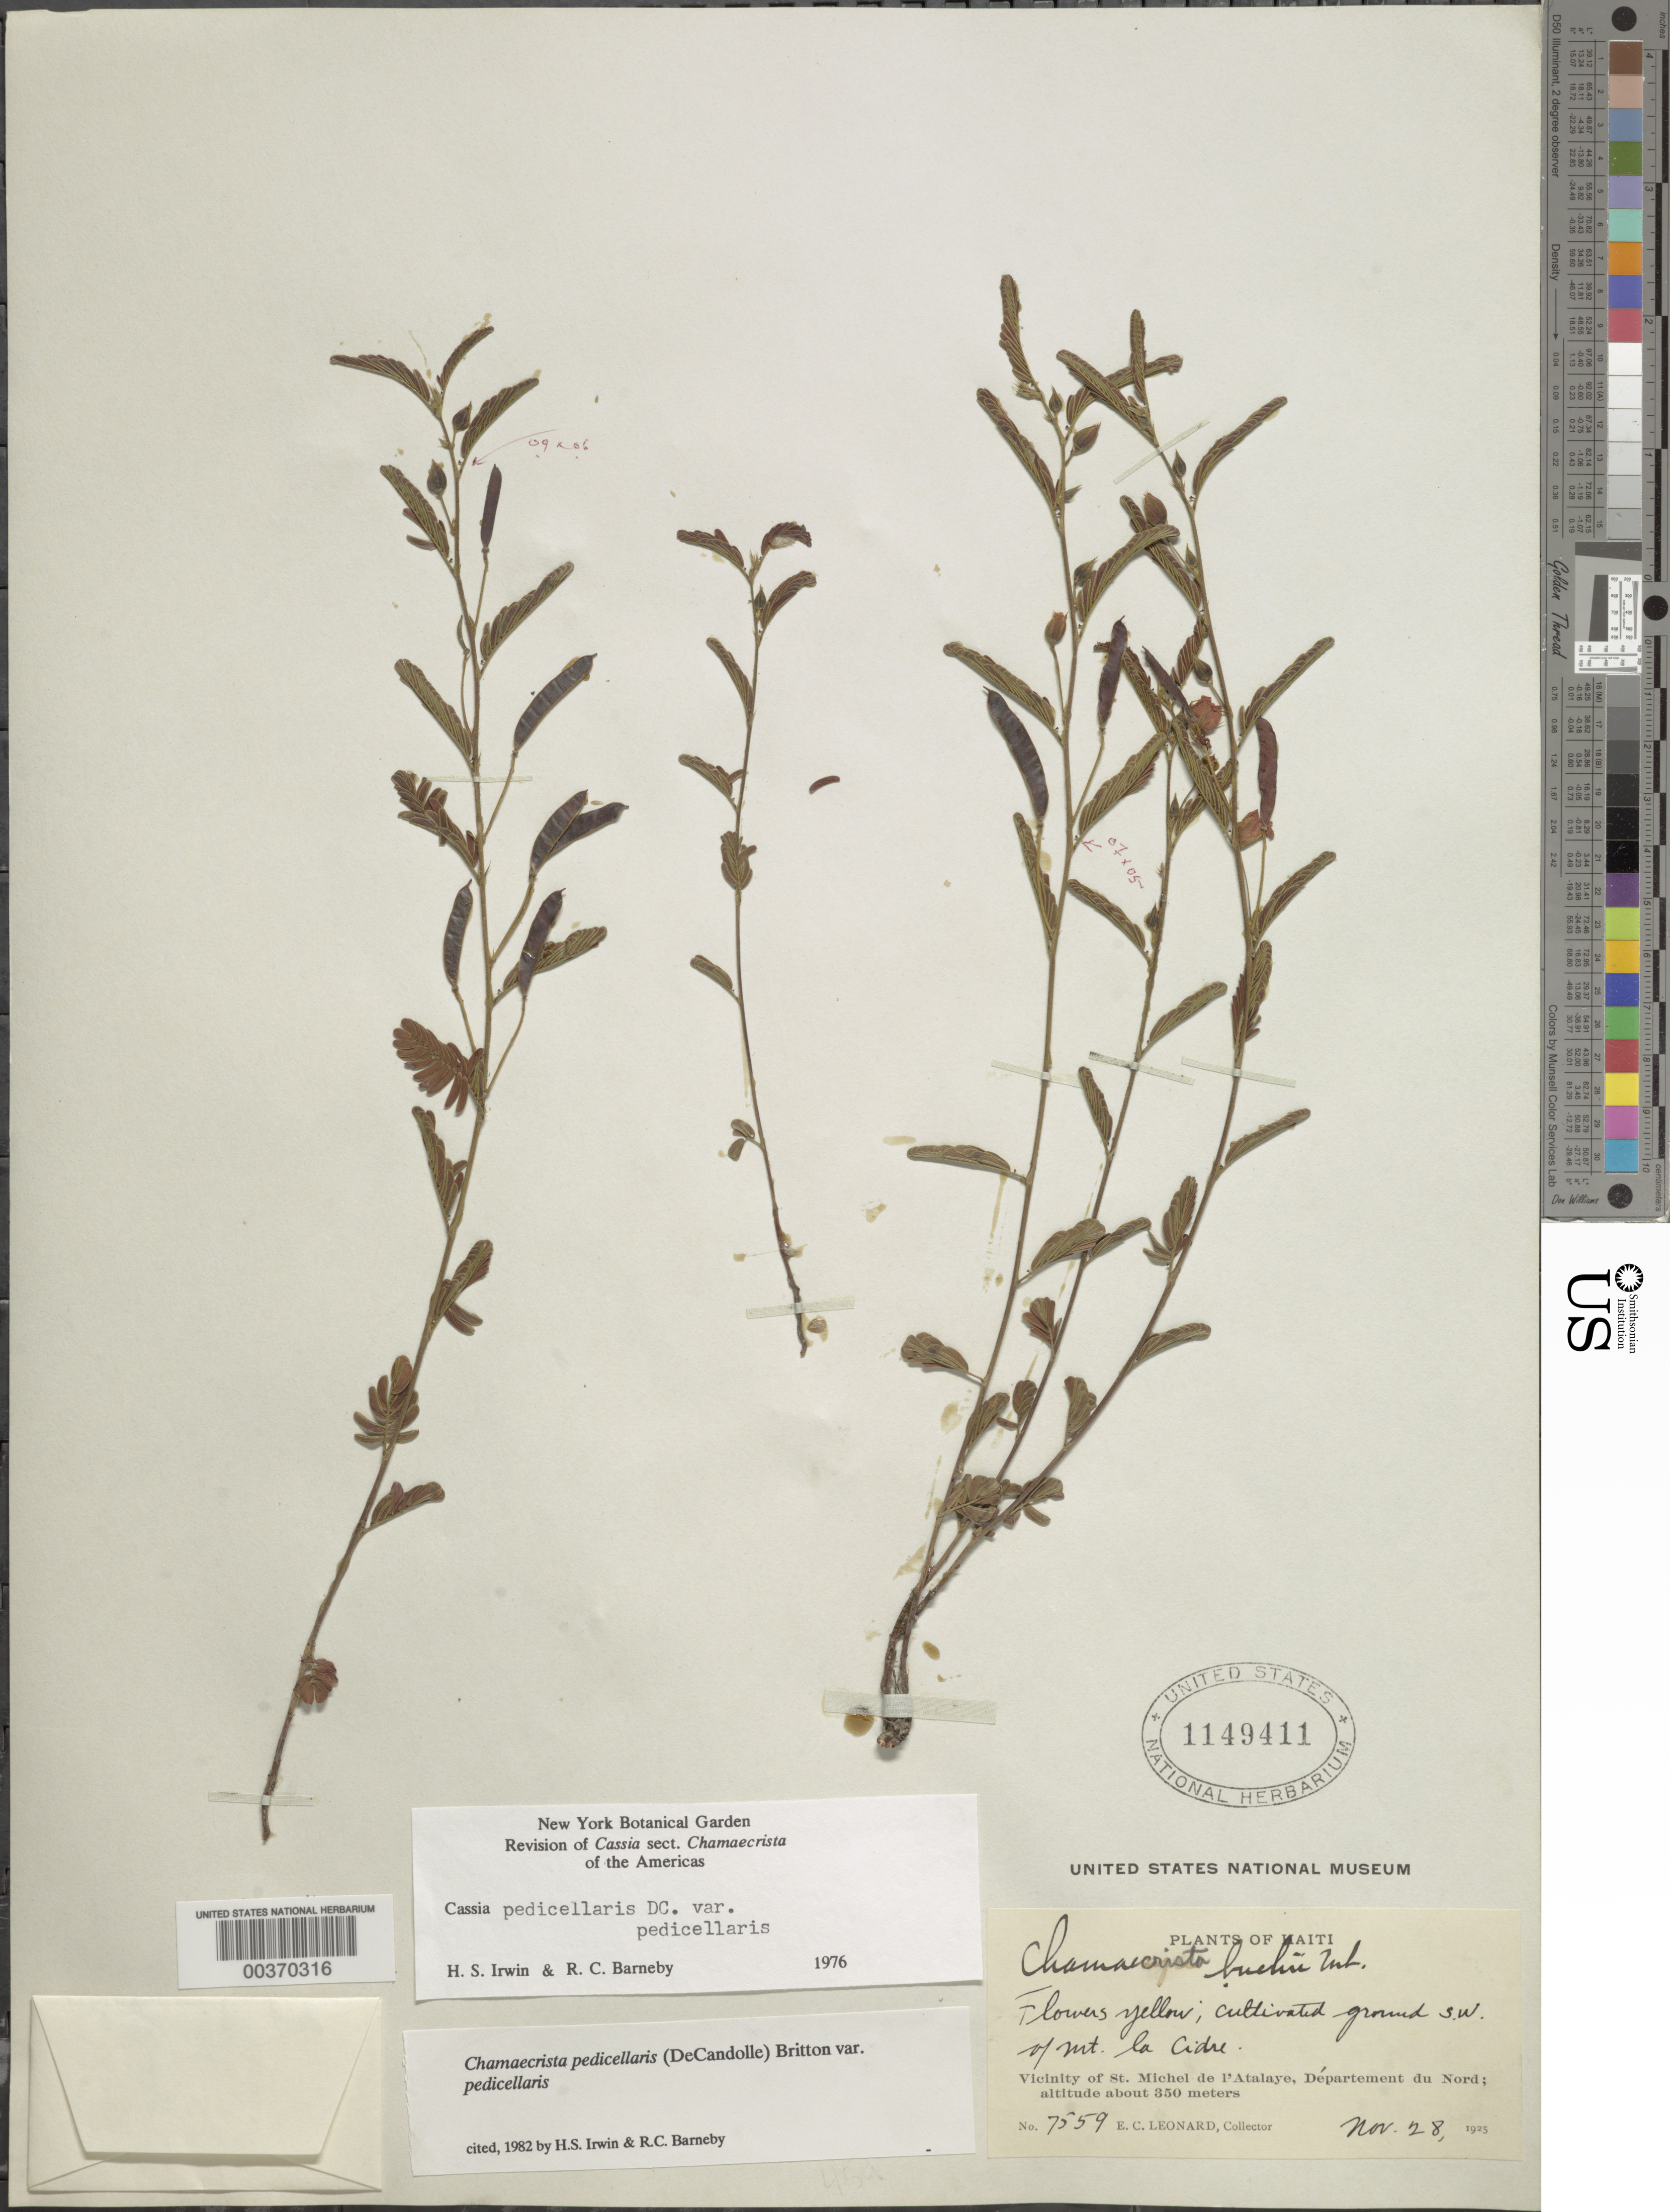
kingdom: Plantae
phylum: Tracheophyta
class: Magnoliopsida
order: Fabales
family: Fabaceae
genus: Chamaecrista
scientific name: Chamaecrista pedicellaris var. pedicellaris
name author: Britton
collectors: E. C. Leonard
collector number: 7559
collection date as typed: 28 Nov 1925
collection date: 1925-11-28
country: Haiti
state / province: Nord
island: Hispaniola Island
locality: Cultivated ground sw of mt. la cidre; vicinity of st. michel de l'atalaye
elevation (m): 350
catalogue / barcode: US 1149411